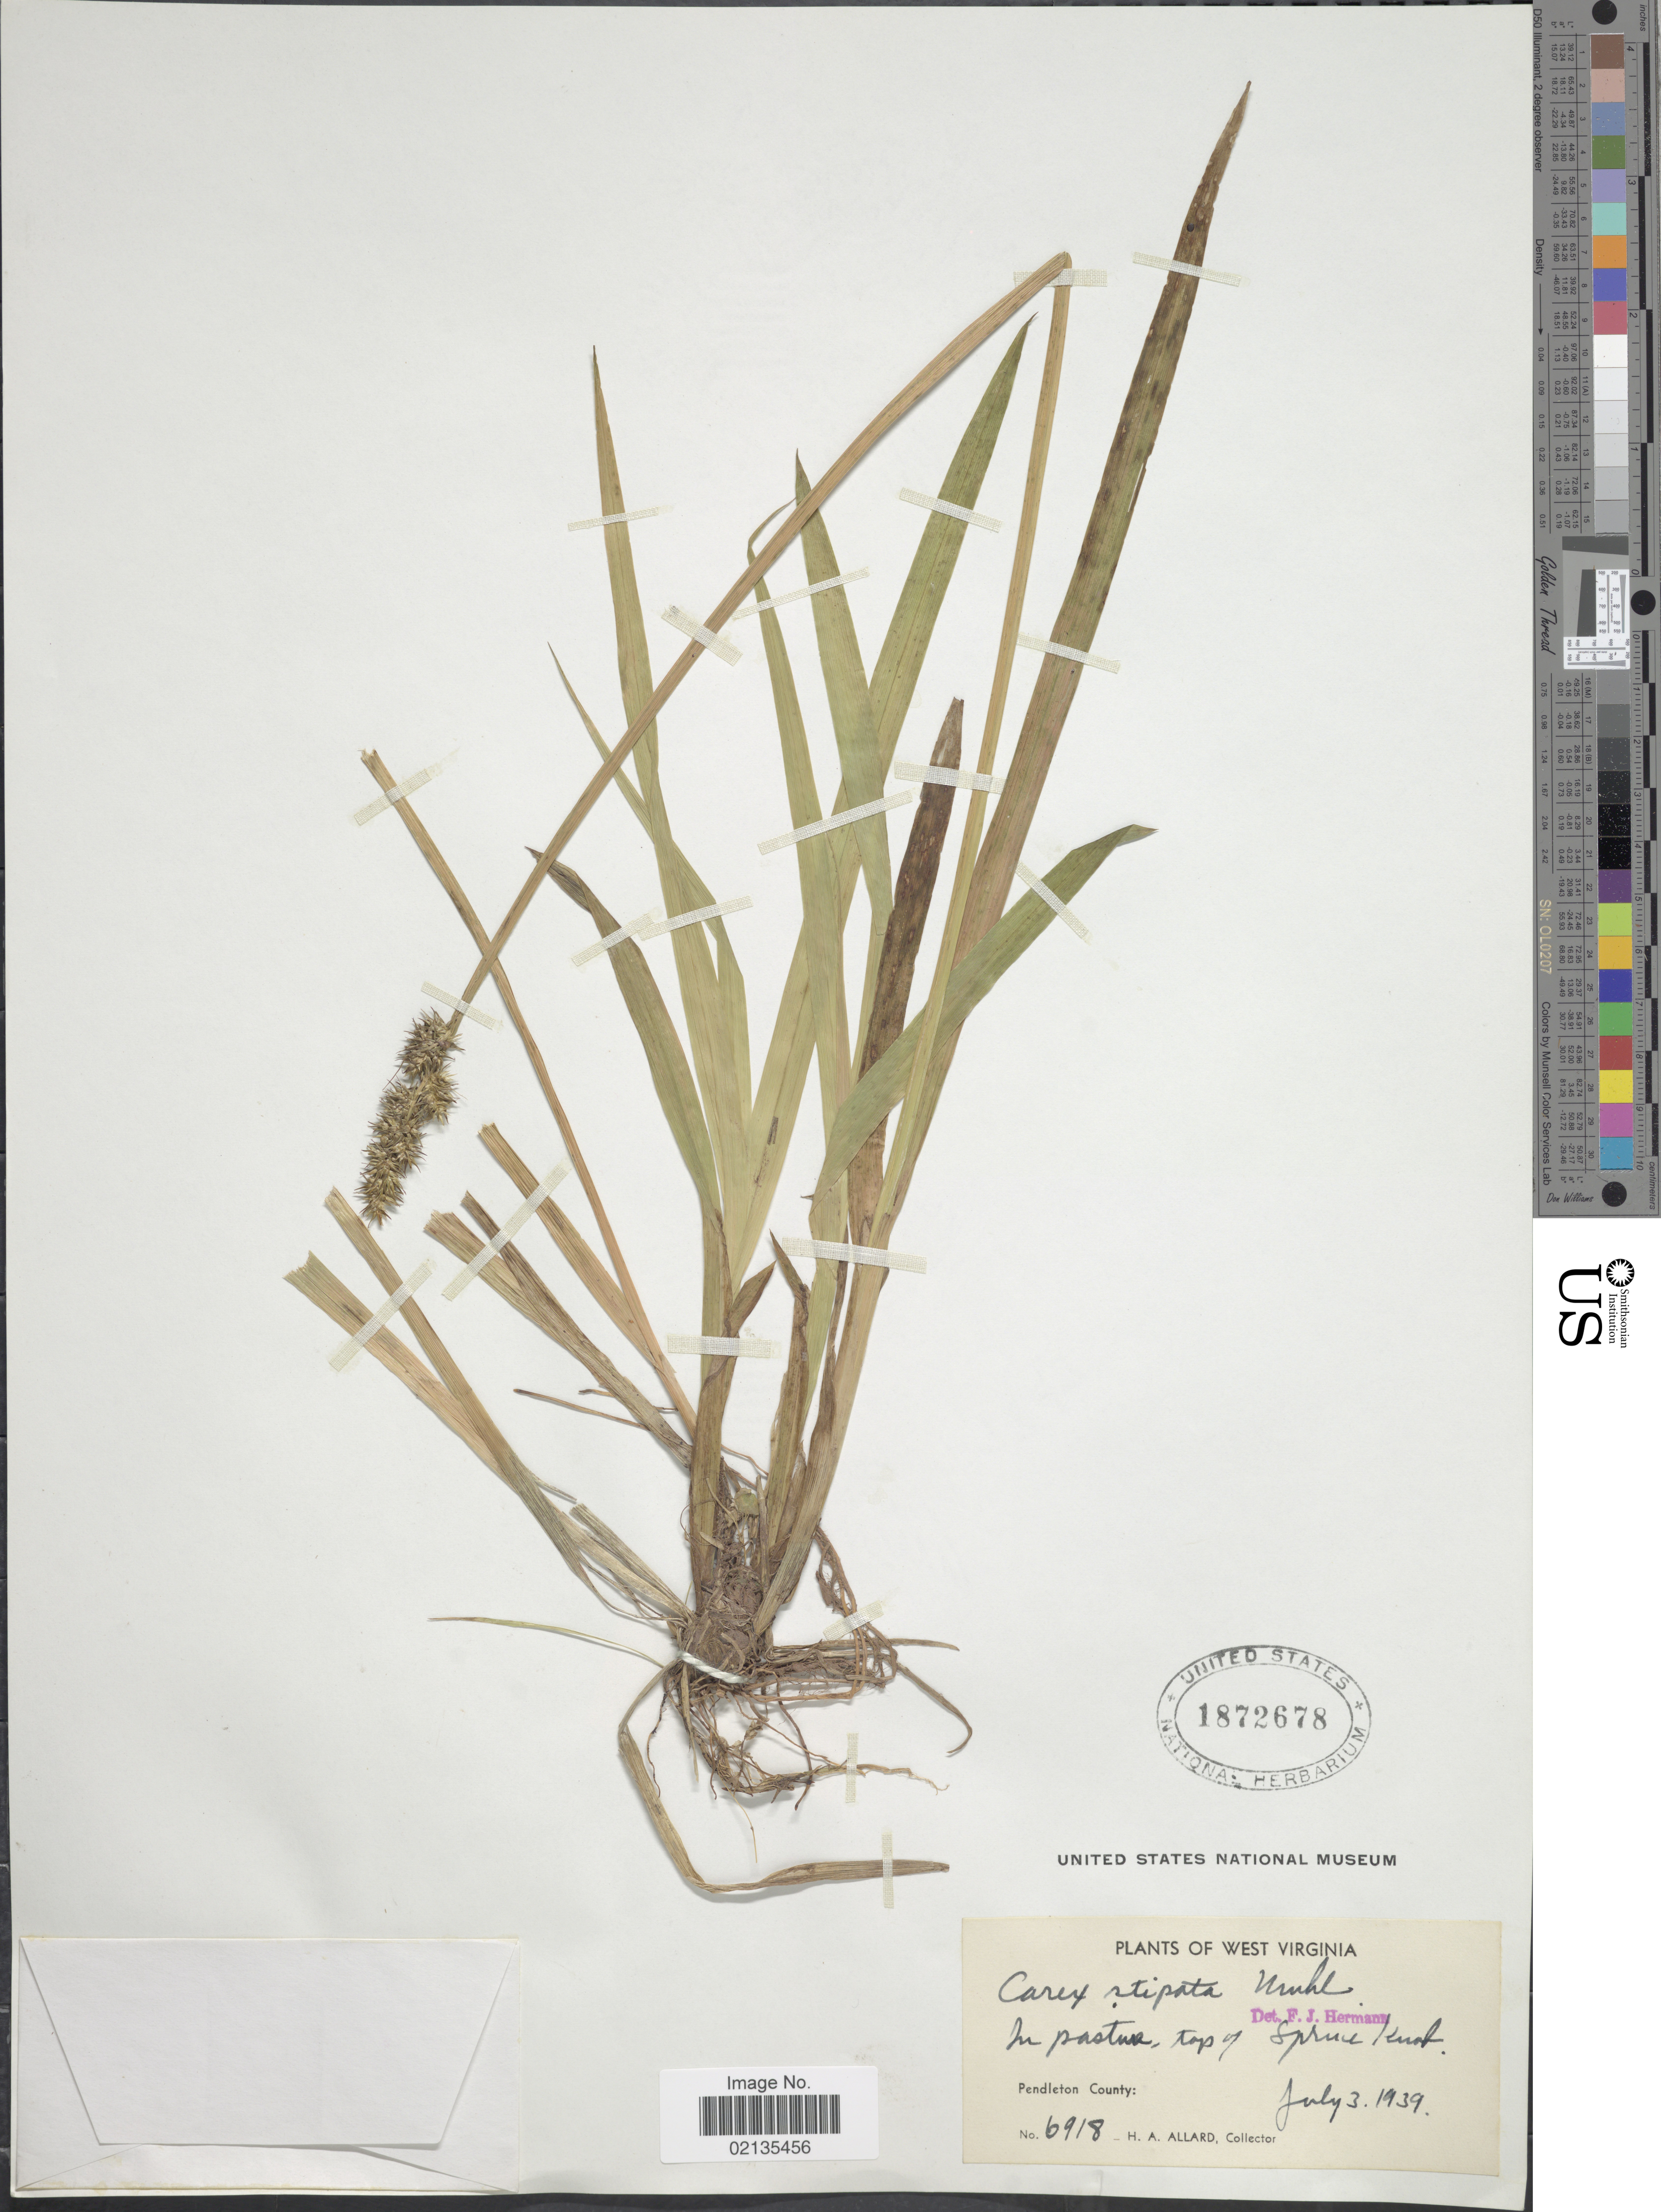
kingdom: Plantae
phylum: Tracheophyta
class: Liliopsida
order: Poales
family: Cyperaceae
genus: Carex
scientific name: Carex stipata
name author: Muhl. ex Willd.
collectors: H. A. Allard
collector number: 6918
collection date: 1939-07-03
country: United States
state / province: West Virginia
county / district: Pendleton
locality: In pasture, top of Spruce Knob, Pendleton County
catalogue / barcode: US 1872678